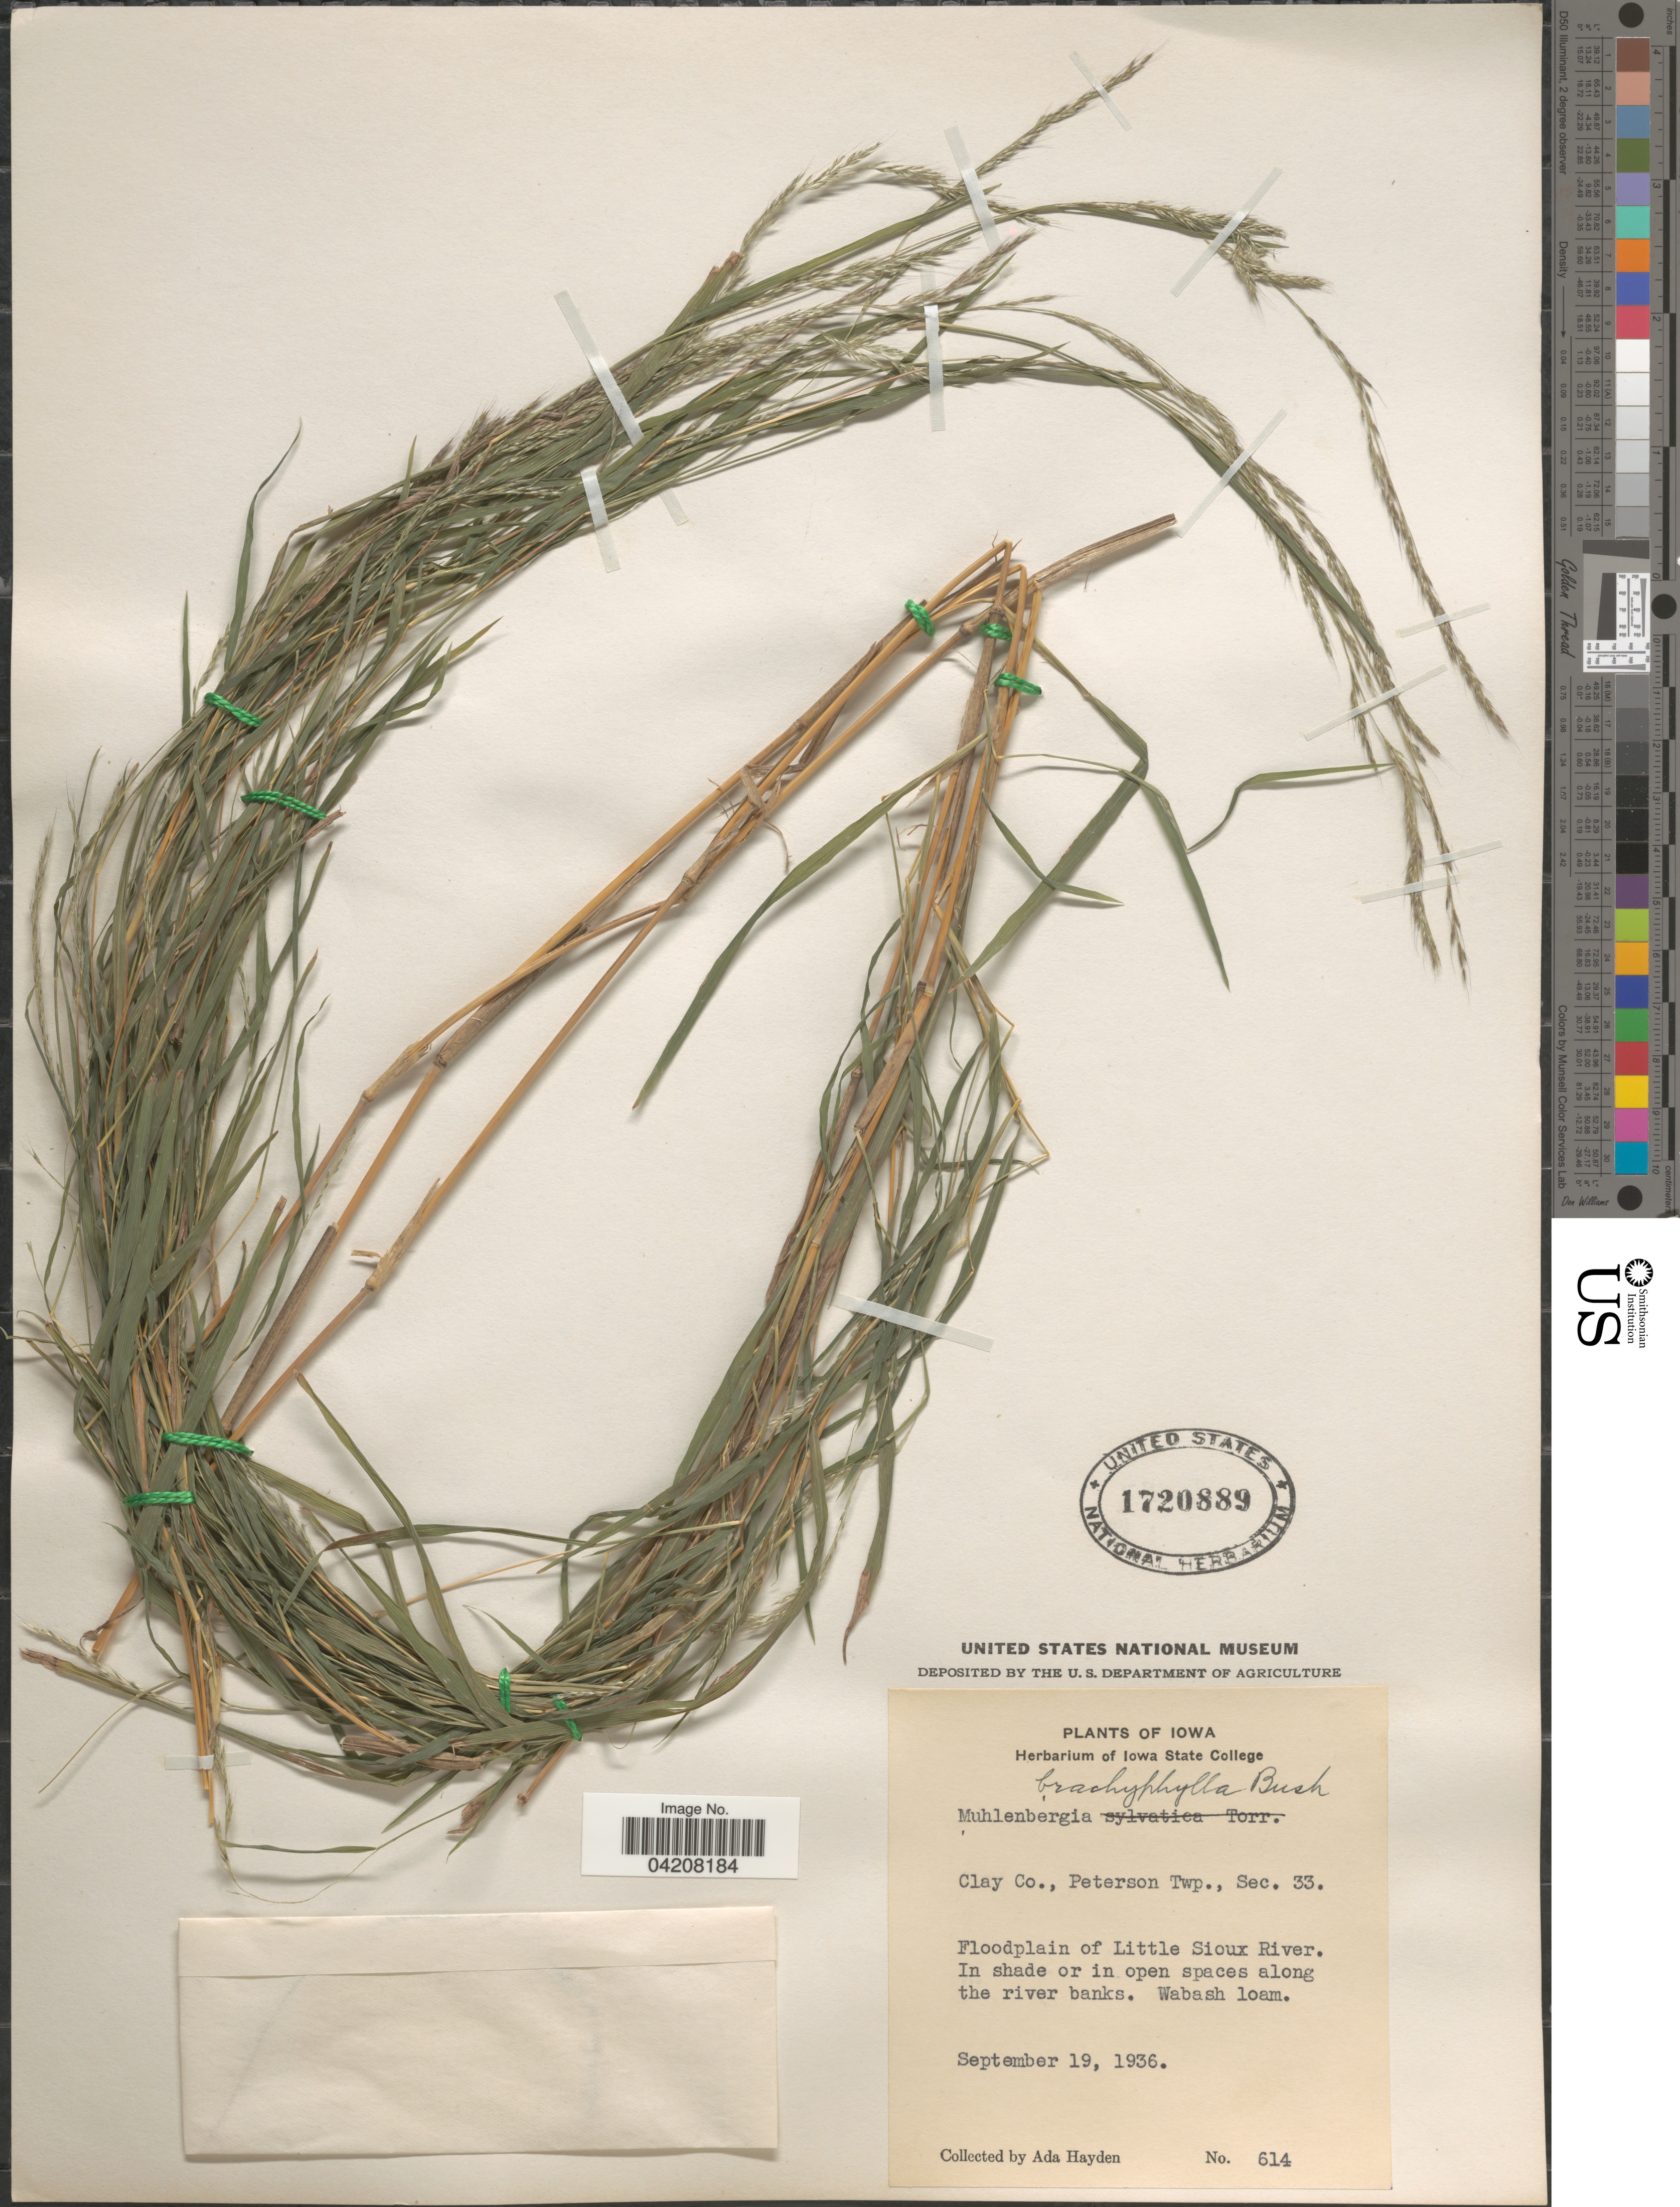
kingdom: Plantae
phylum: Tracheophyta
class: Liliopsida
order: Poales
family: Poaceae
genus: Muhlenbergia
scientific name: Muhlenbergia bushii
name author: R.W. Pohl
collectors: Ada Hayden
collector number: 614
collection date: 1936-09-19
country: United States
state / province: Iowa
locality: Clay Co., Peterson Twp., Sec. 33. Floodplain of Little Sioux River. In shade or in open spaces along the river banks. Wabash loam.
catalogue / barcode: US 1720889